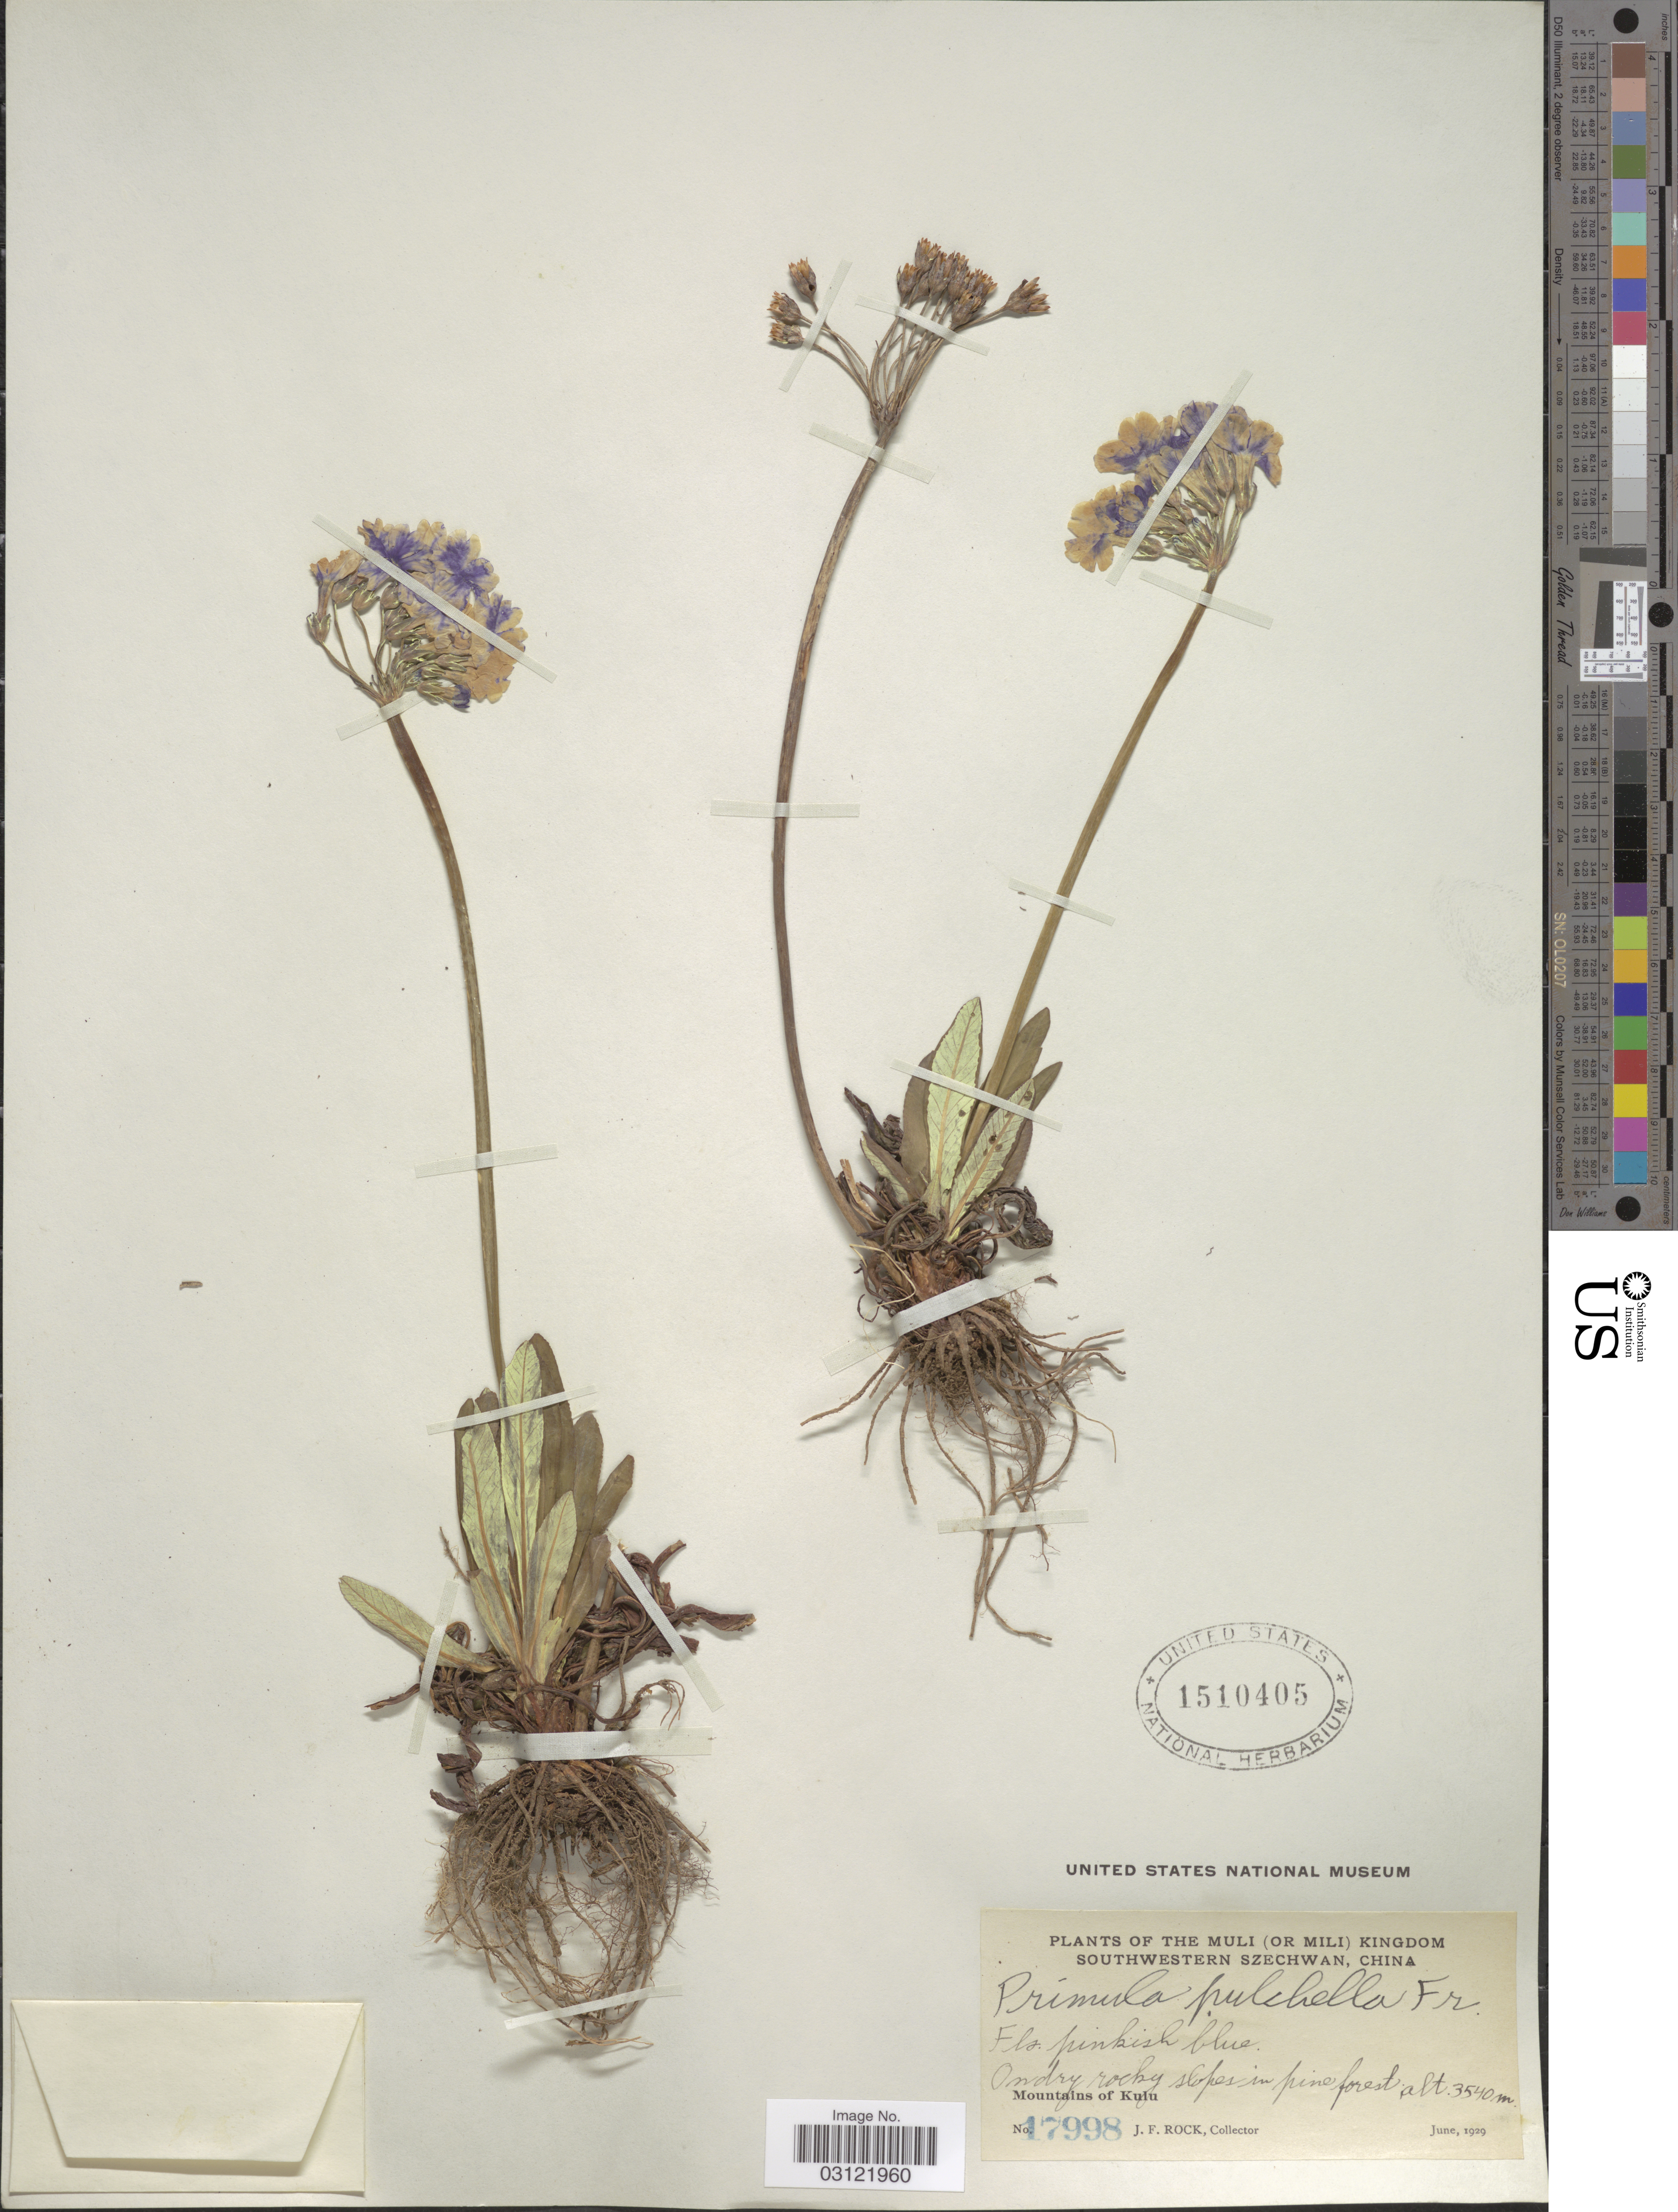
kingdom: Plantae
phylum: Tracheophyta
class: Magnoliopsida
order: Ericales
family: Primulaceae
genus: Primula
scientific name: Primula pulchella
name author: Franch.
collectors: J. Rock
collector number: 17998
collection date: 1929-06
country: China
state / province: Sichuan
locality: The Muli (or Mili) Kingdom, Southwestern Szechwan. Mountains of Kulu.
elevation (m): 3540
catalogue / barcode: US 1510405